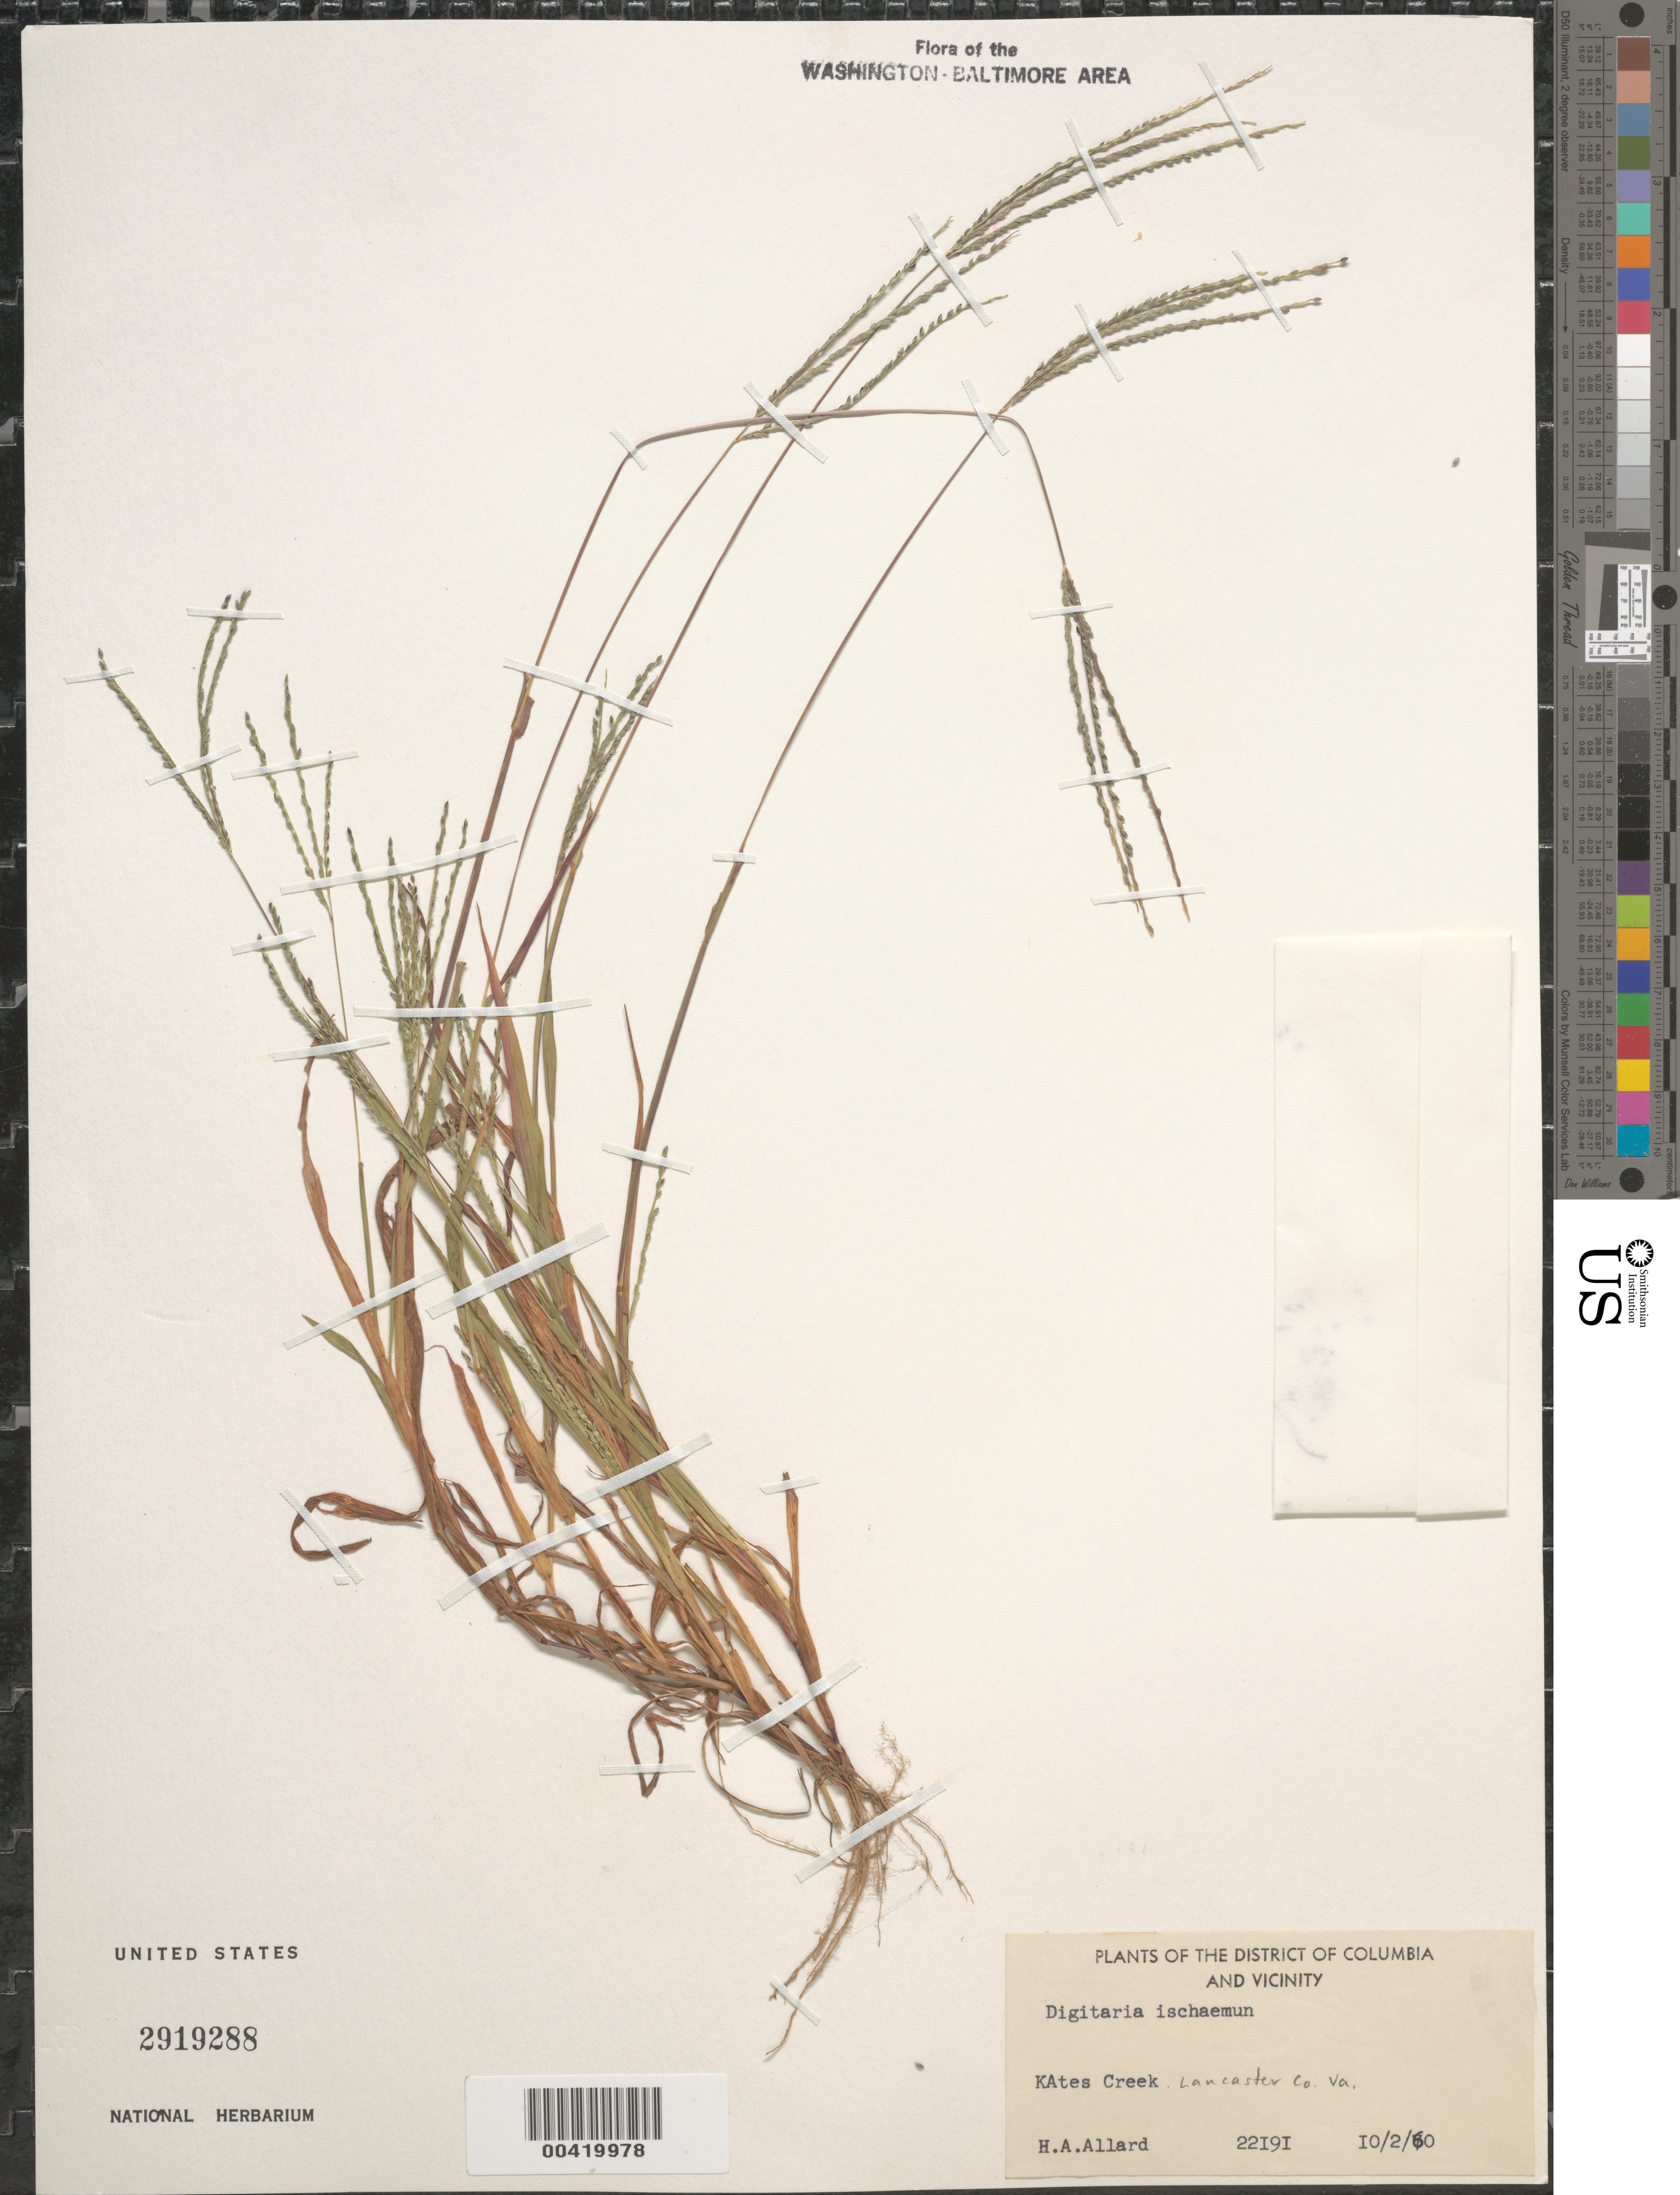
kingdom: Plantae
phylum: Tracheophyta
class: Liliopsida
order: Poales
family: Poaceae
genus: Digitaria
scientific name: Digitaria ischaemum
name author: (Schreber) Schreber ex Muhl.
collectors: H. A. Allard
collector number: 22191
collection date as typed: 02 Oct 1960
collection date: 1960-10-02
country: United States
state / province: Virginia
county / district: Lancaster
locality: Kates Creek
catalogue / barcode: US 2919288